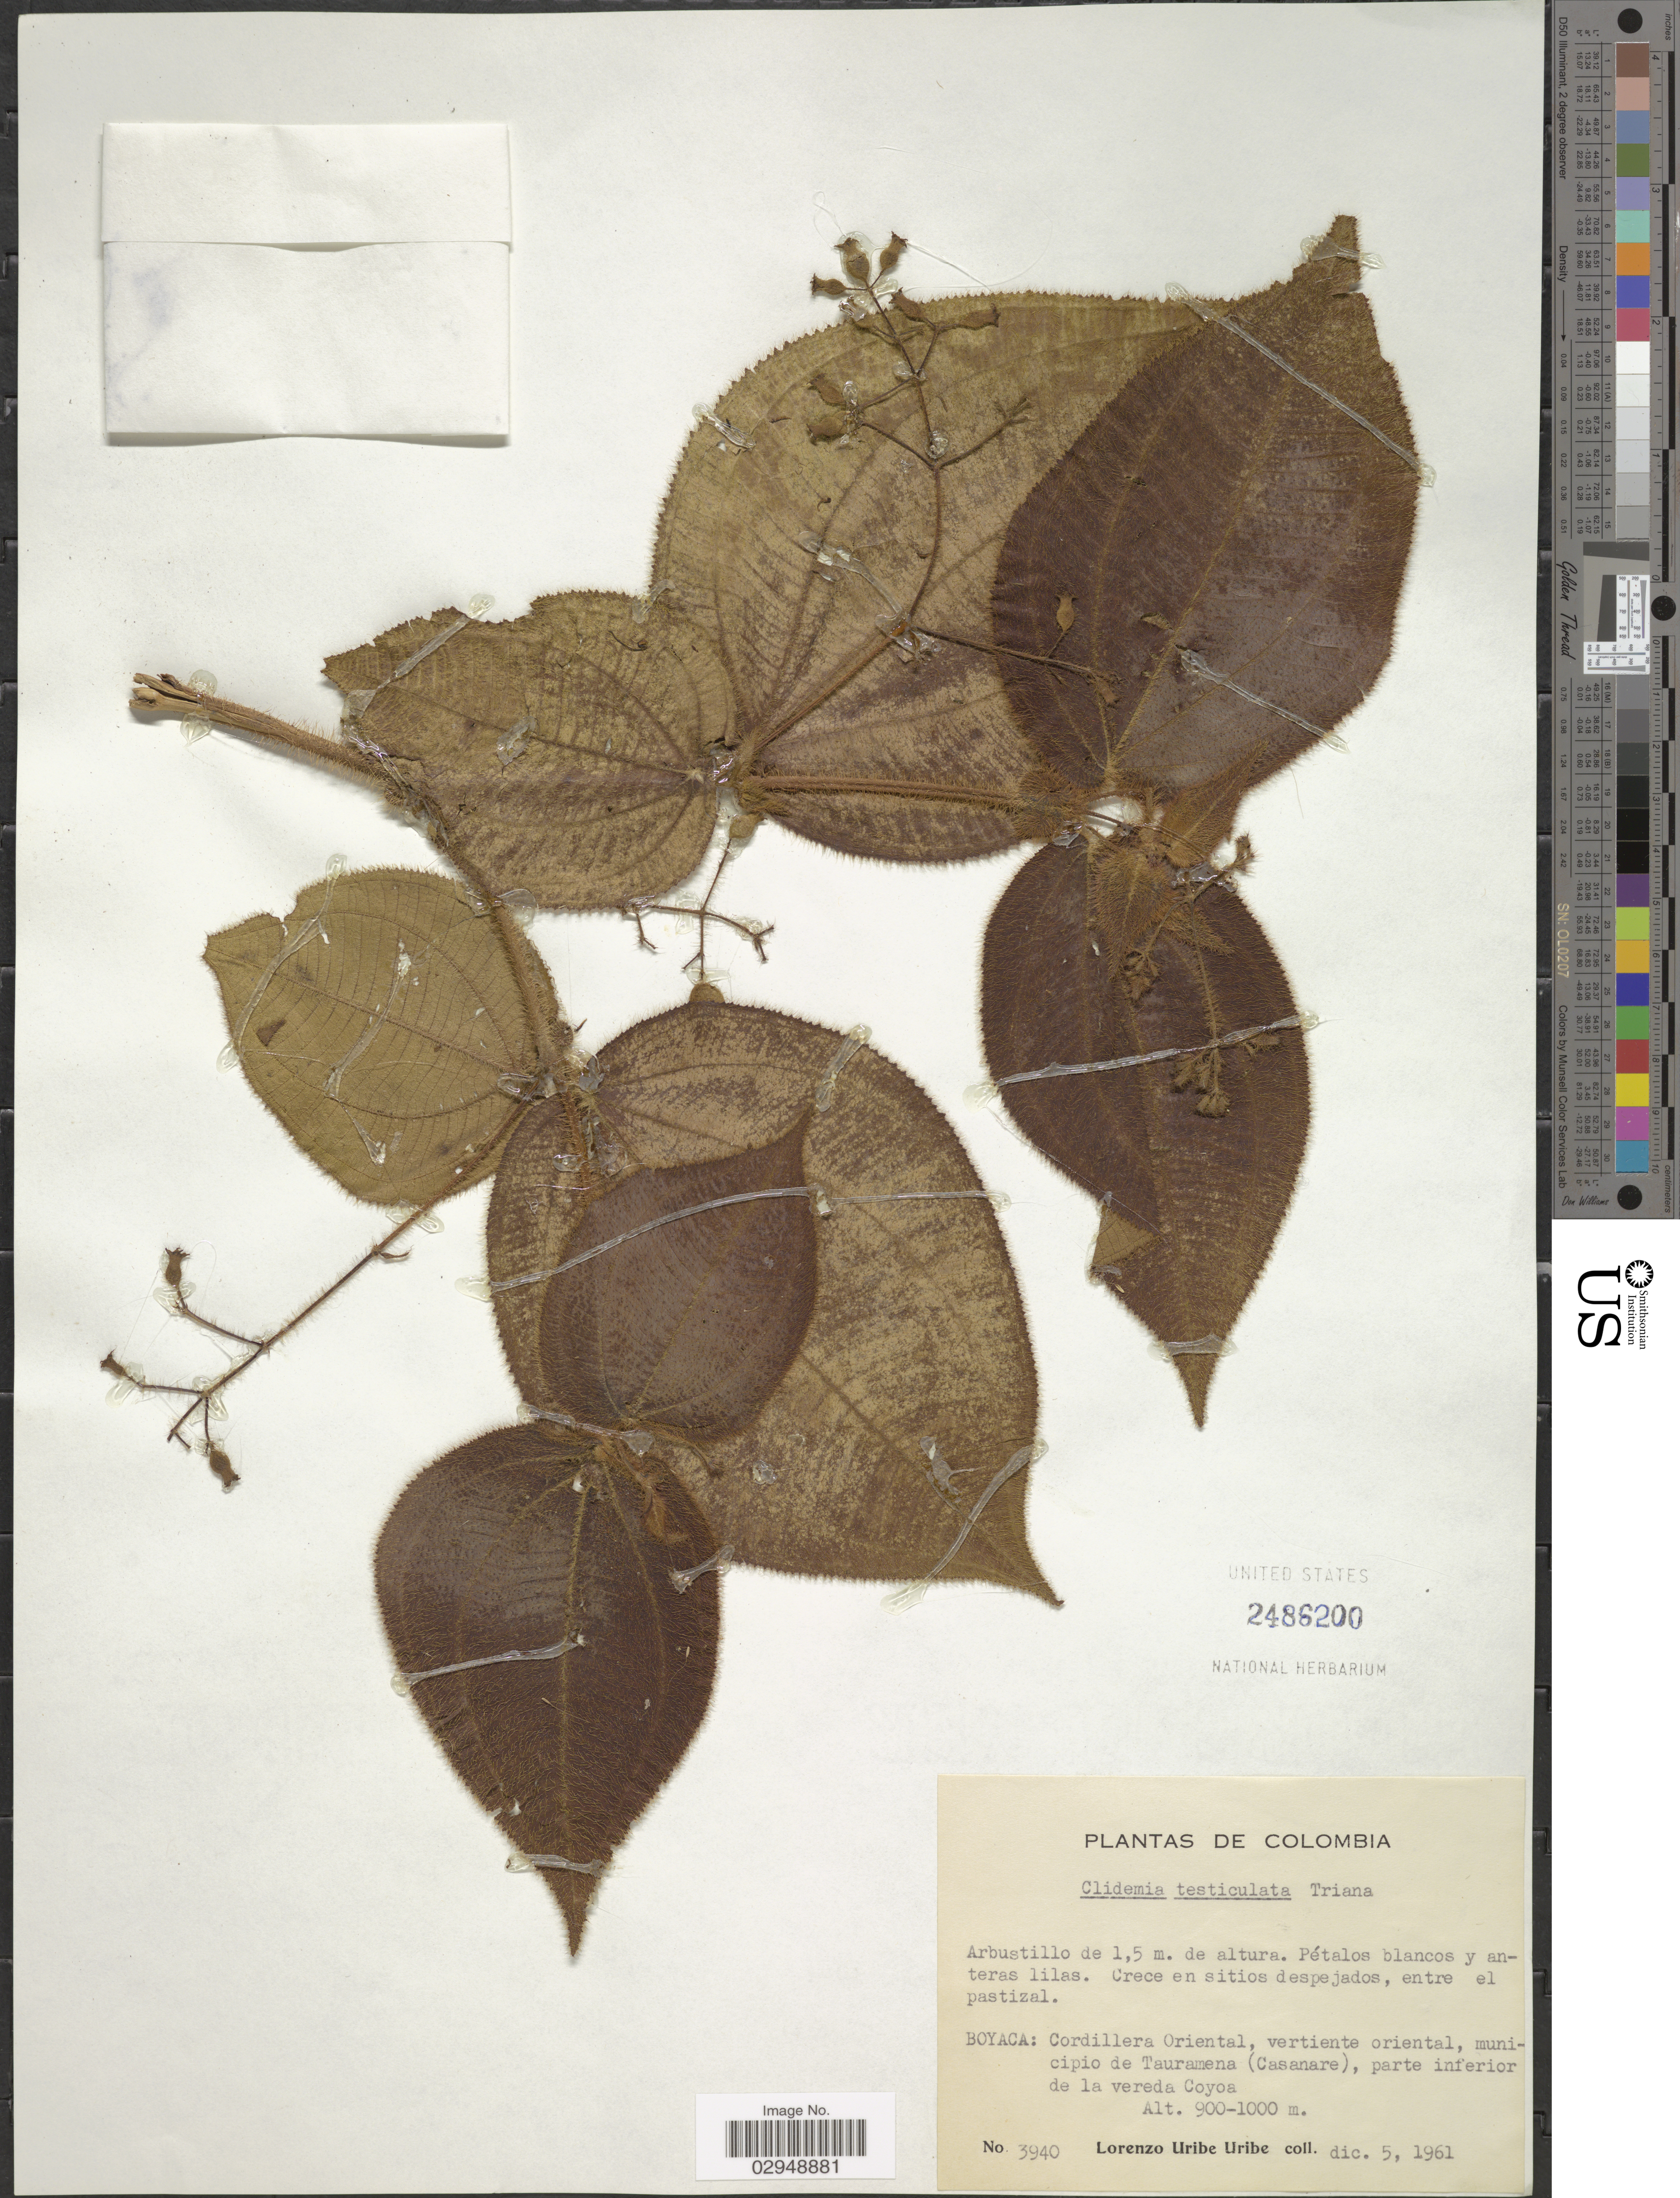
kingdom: Plantae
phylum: Tracheophyta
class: Magnoliopsida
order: Myrtales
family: Melastomataceae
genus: Clidemia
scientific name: Clidemia ciliata var. testiculata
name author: (Triana) L. Uribe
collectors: L. Uribe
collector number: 3940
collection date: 1961-12-05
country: Colombia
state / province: Boyacá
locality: Boyacá: Cordillera Oriental, vertiente oriental, municipio de Tauramena (Casanare), parte inferior de la vereda Coyoa.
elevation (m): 900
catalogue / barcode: US 2486200